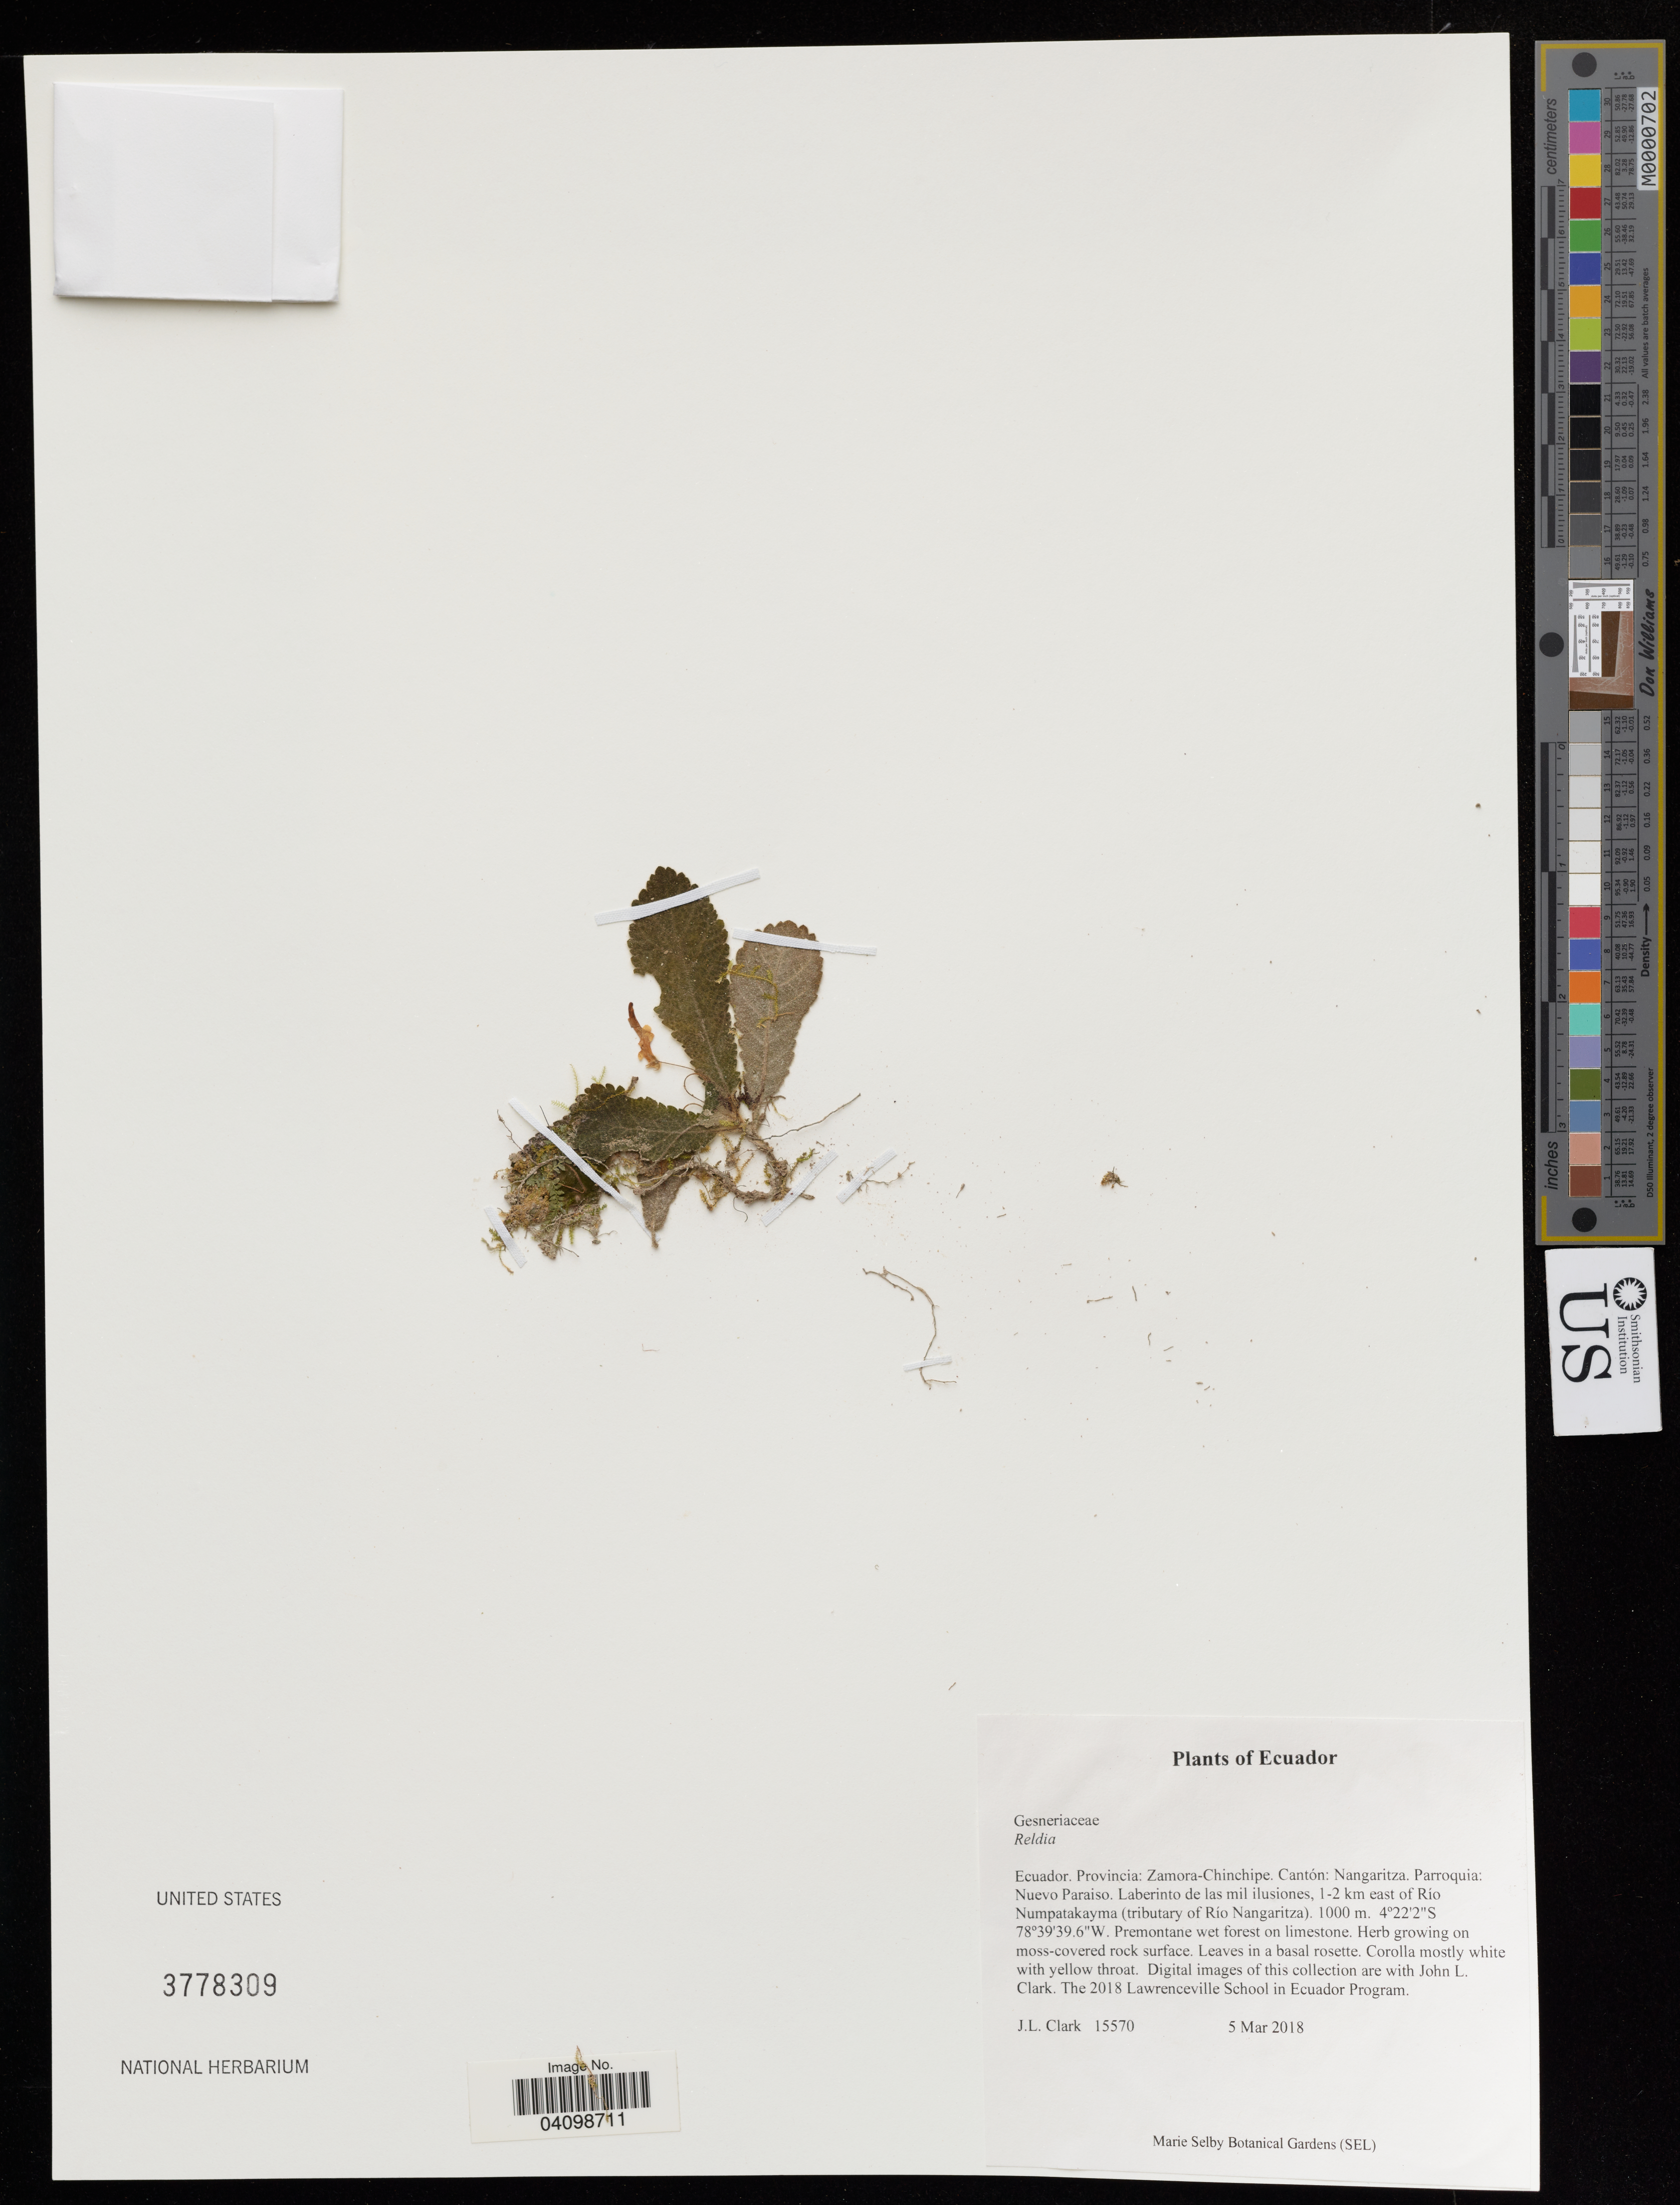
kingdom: Plantae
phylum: Tracheophyta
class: Magnoliopsida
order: Lamiales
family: Gesneriaceae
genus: Reldia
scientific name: Reldia sp.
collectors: J. Clark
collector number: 15570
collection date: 2018-03-05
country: Ecuador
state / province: Zamora-Chinchipe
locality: Cantón: Nangaritza. Parroquia: Nuevo Paraiso. Laberinto de las mil ilusiones, 1-2 km east of Río Numpatakayma (tributary of Río Nangaritza).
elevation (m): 1000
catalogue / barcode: US 3778309